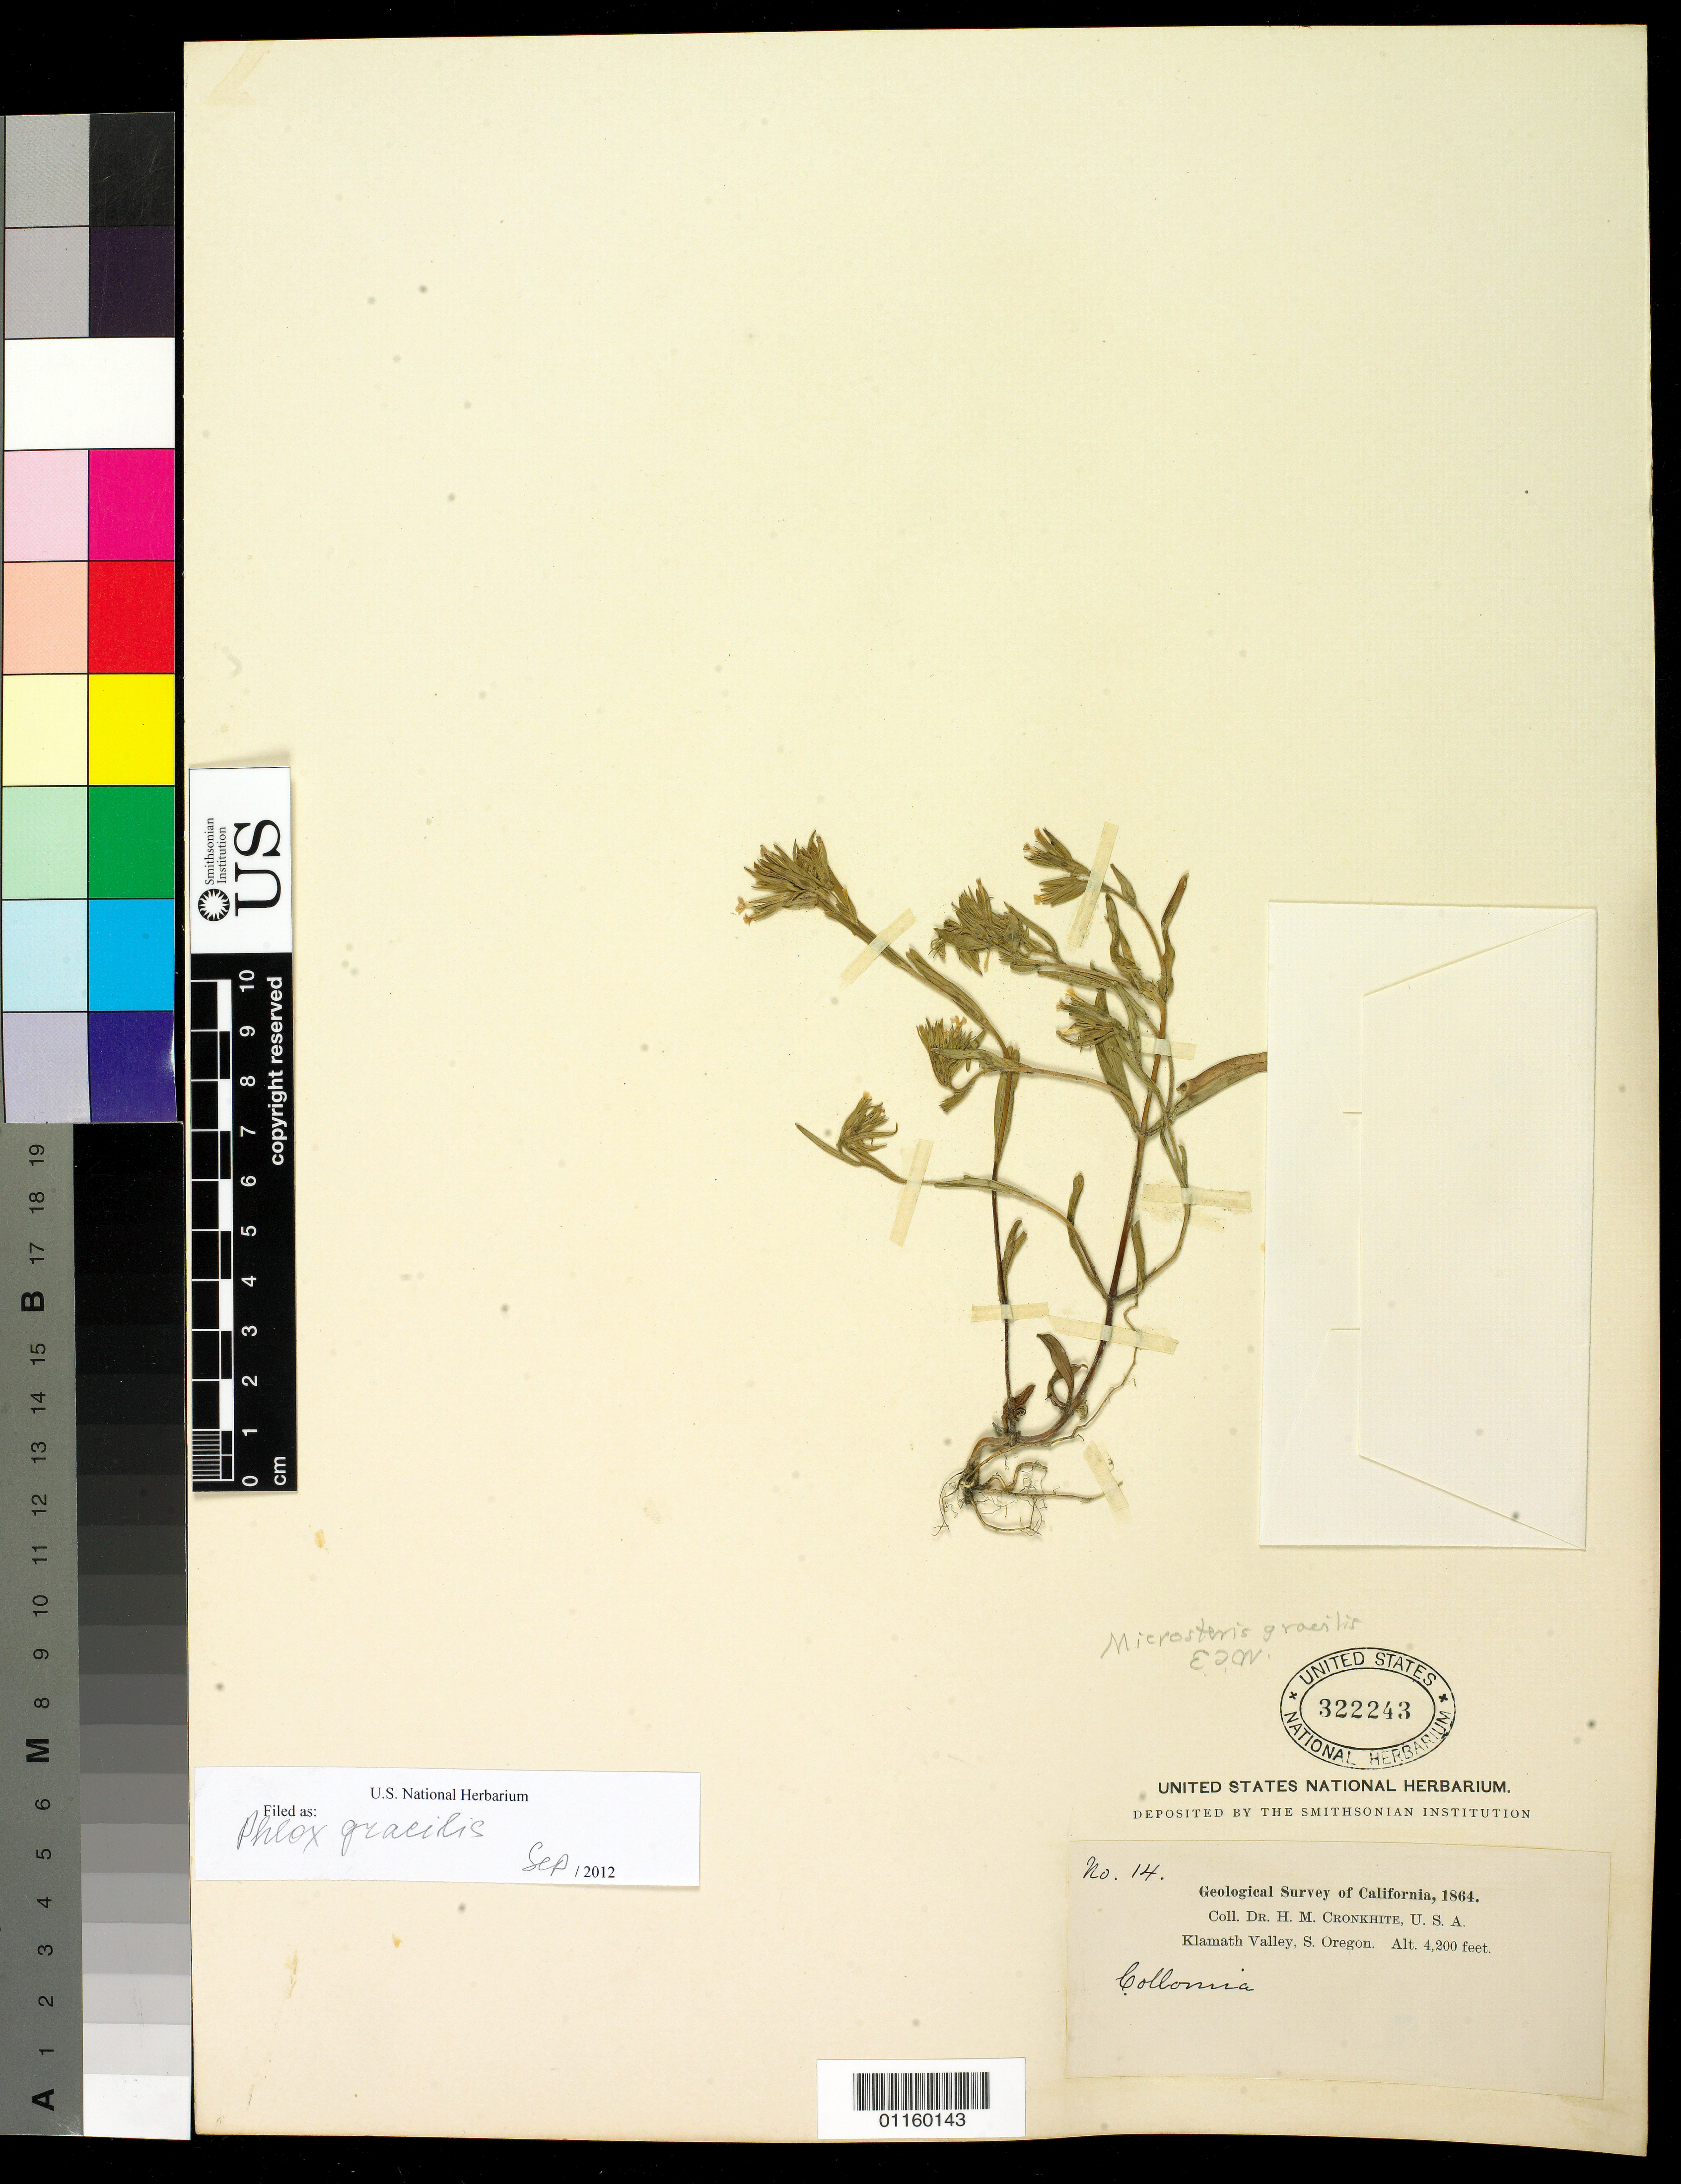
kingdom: Plantae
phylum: Tracheophyta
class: Magnoliopsida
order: Ericales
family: Polemoniaceae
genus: Microsteris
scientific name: Microsteris gracilis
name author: (Hook.) Greene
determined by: (US) Smithsonian Institution - National Museum of Natural History - Department of Botany (UNITED STATES)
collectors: H. M. Cronkhite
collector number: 14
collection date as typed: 1864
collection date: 1864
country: United States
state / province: Oregon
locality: Klamath Valley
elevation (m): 1280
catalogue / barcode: US 322243